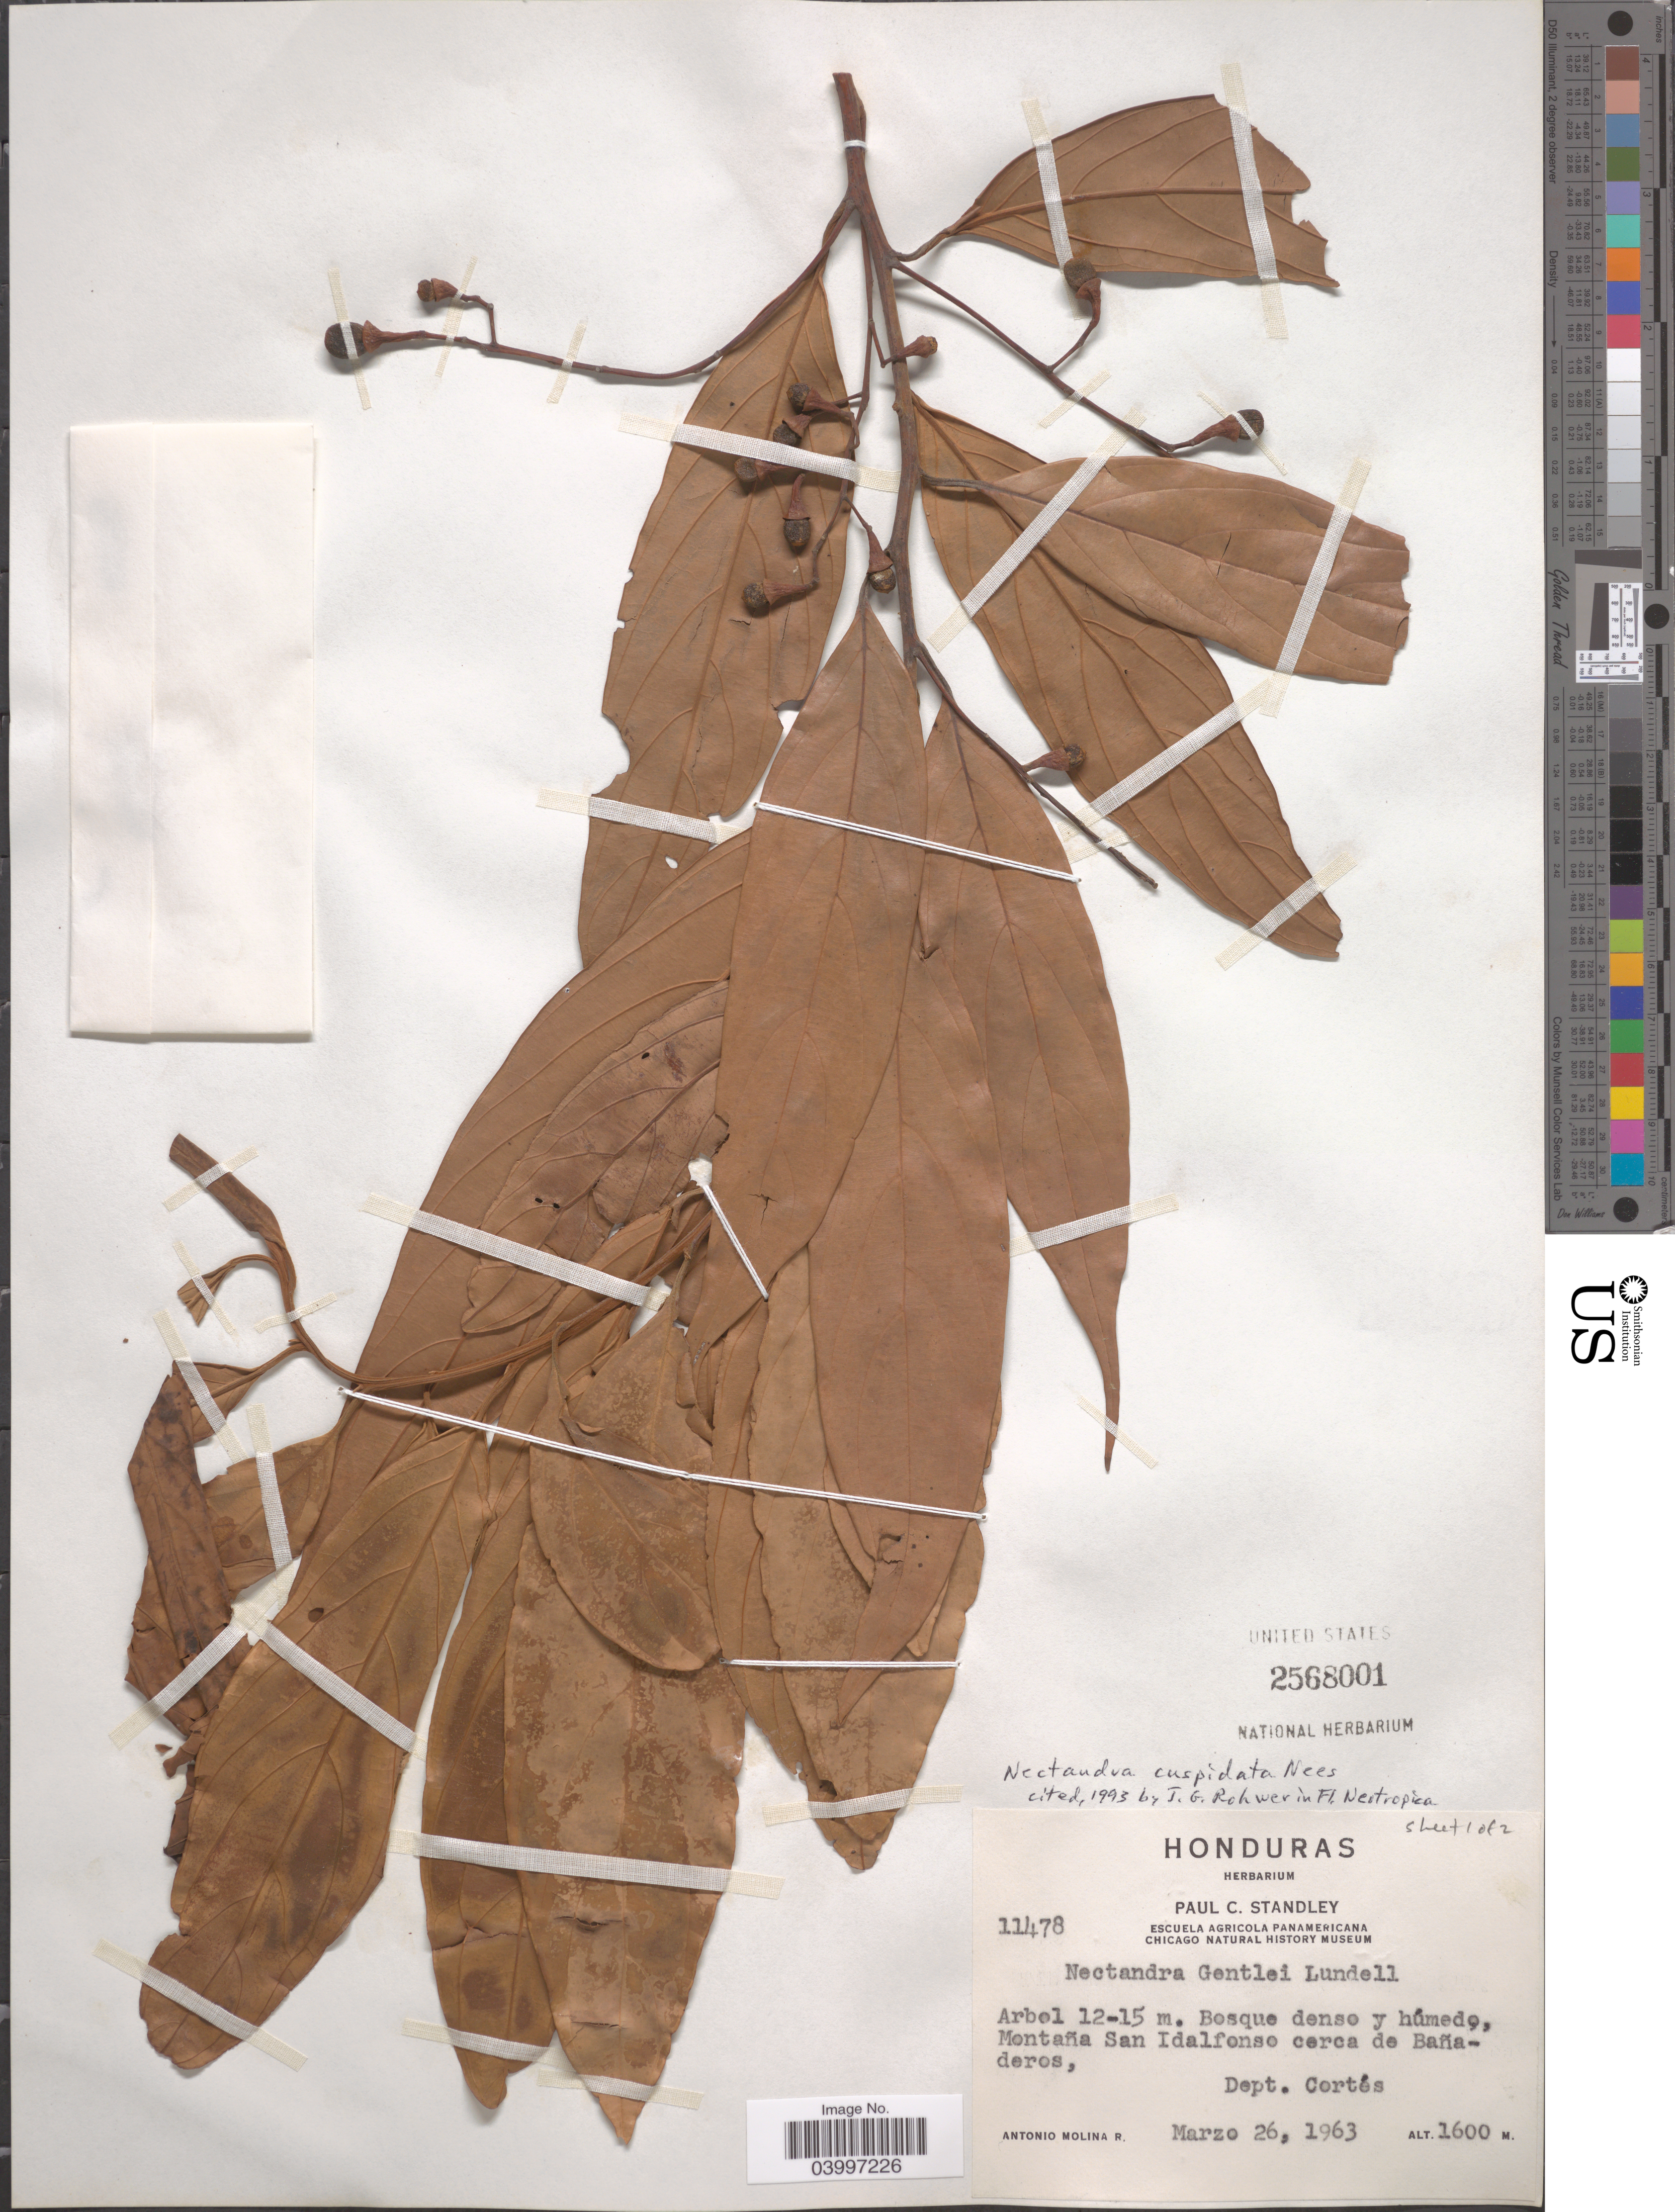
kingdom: Plantae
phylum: Tracheophyta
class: Magnoliopsida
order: Laurales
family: Lauraceae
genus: Nectandra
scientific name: Nectandra cuspidata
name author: Nees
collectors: A. Molina R.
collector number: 11478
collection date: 1963-03-26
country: Honduras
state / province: Cortes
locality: Montaña San Idalfonso cerca de Bañaderos, Dept. Cortés.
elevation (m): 1600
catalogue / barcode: US 2568001